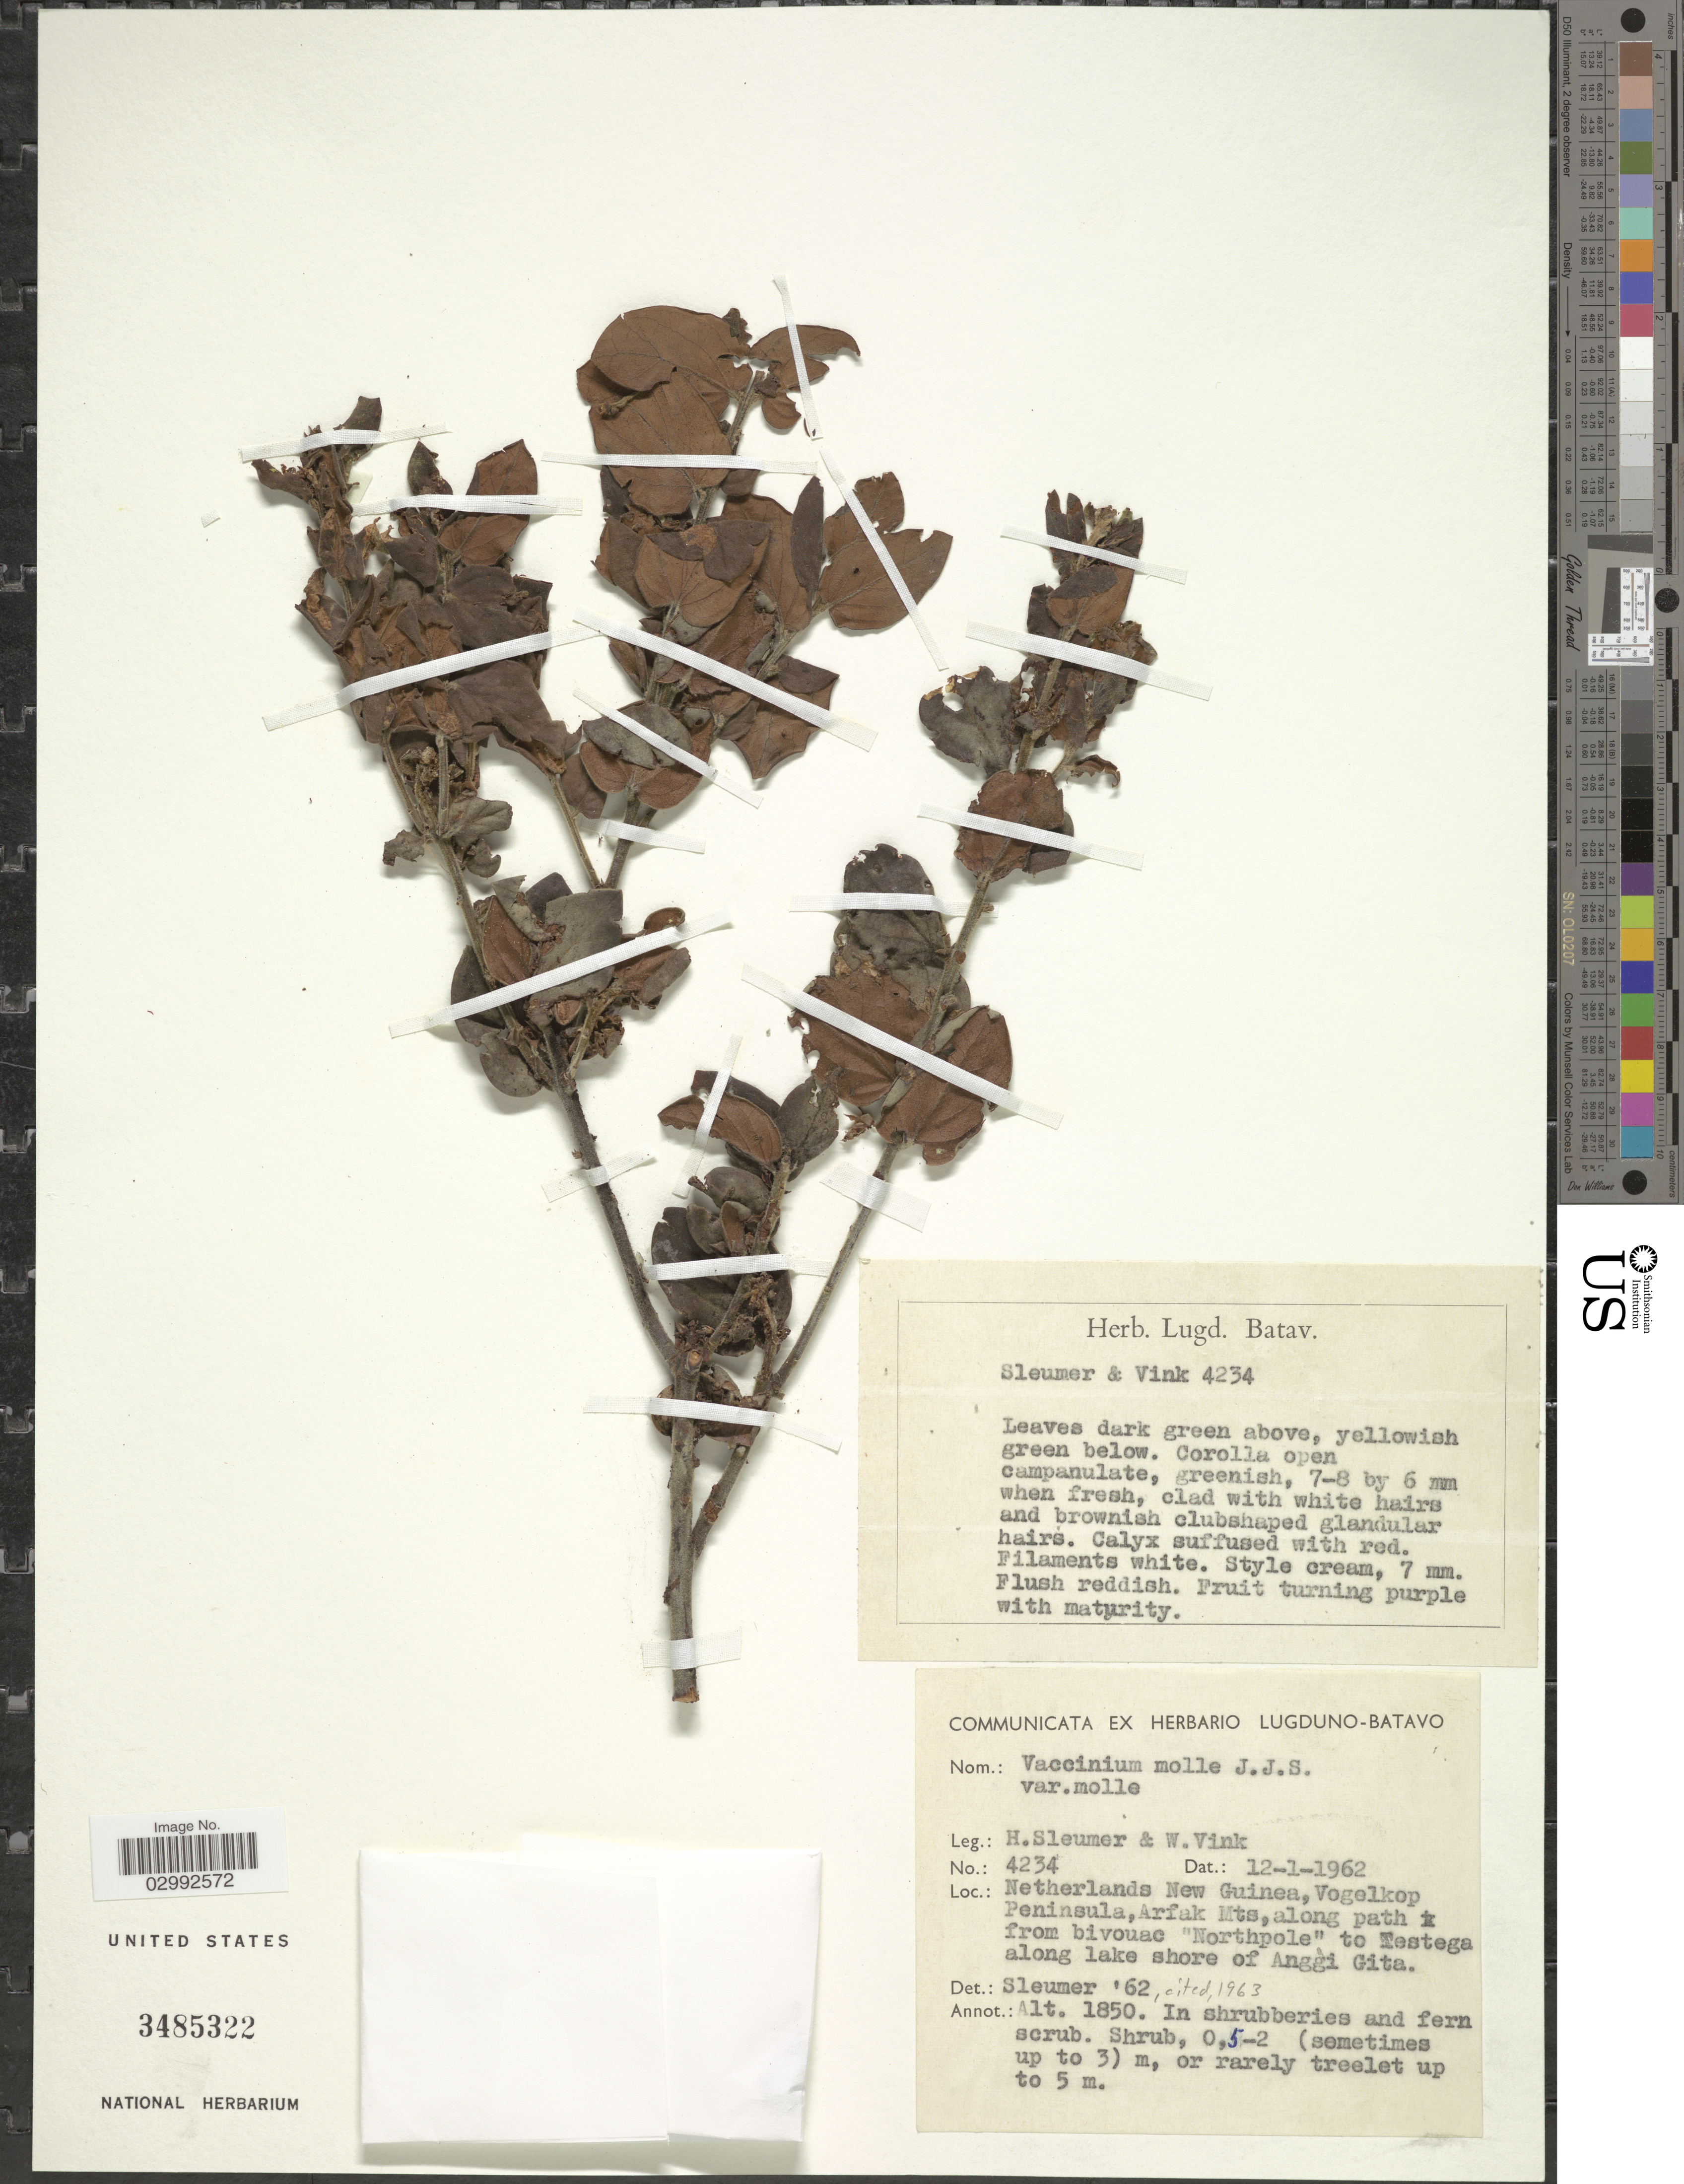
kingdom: Plantae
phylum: Tracheophyta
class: Magnoliopsida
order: Ericales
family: Ericaceae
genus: Vaccinium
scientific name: Vaccinium molle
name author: J.J. Sm.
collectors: H. O. Sleumer & W. Vink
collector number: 4234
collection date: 1962-01-12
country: Indonesia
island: New Guinea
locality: Netherlands New Guinea, Vogelkop Peninsula, Arfak Mts, along path from bivouac "Northpole" to Testega along lake shore of Anggi Gita.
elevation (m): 1850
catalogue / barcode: US 3485322